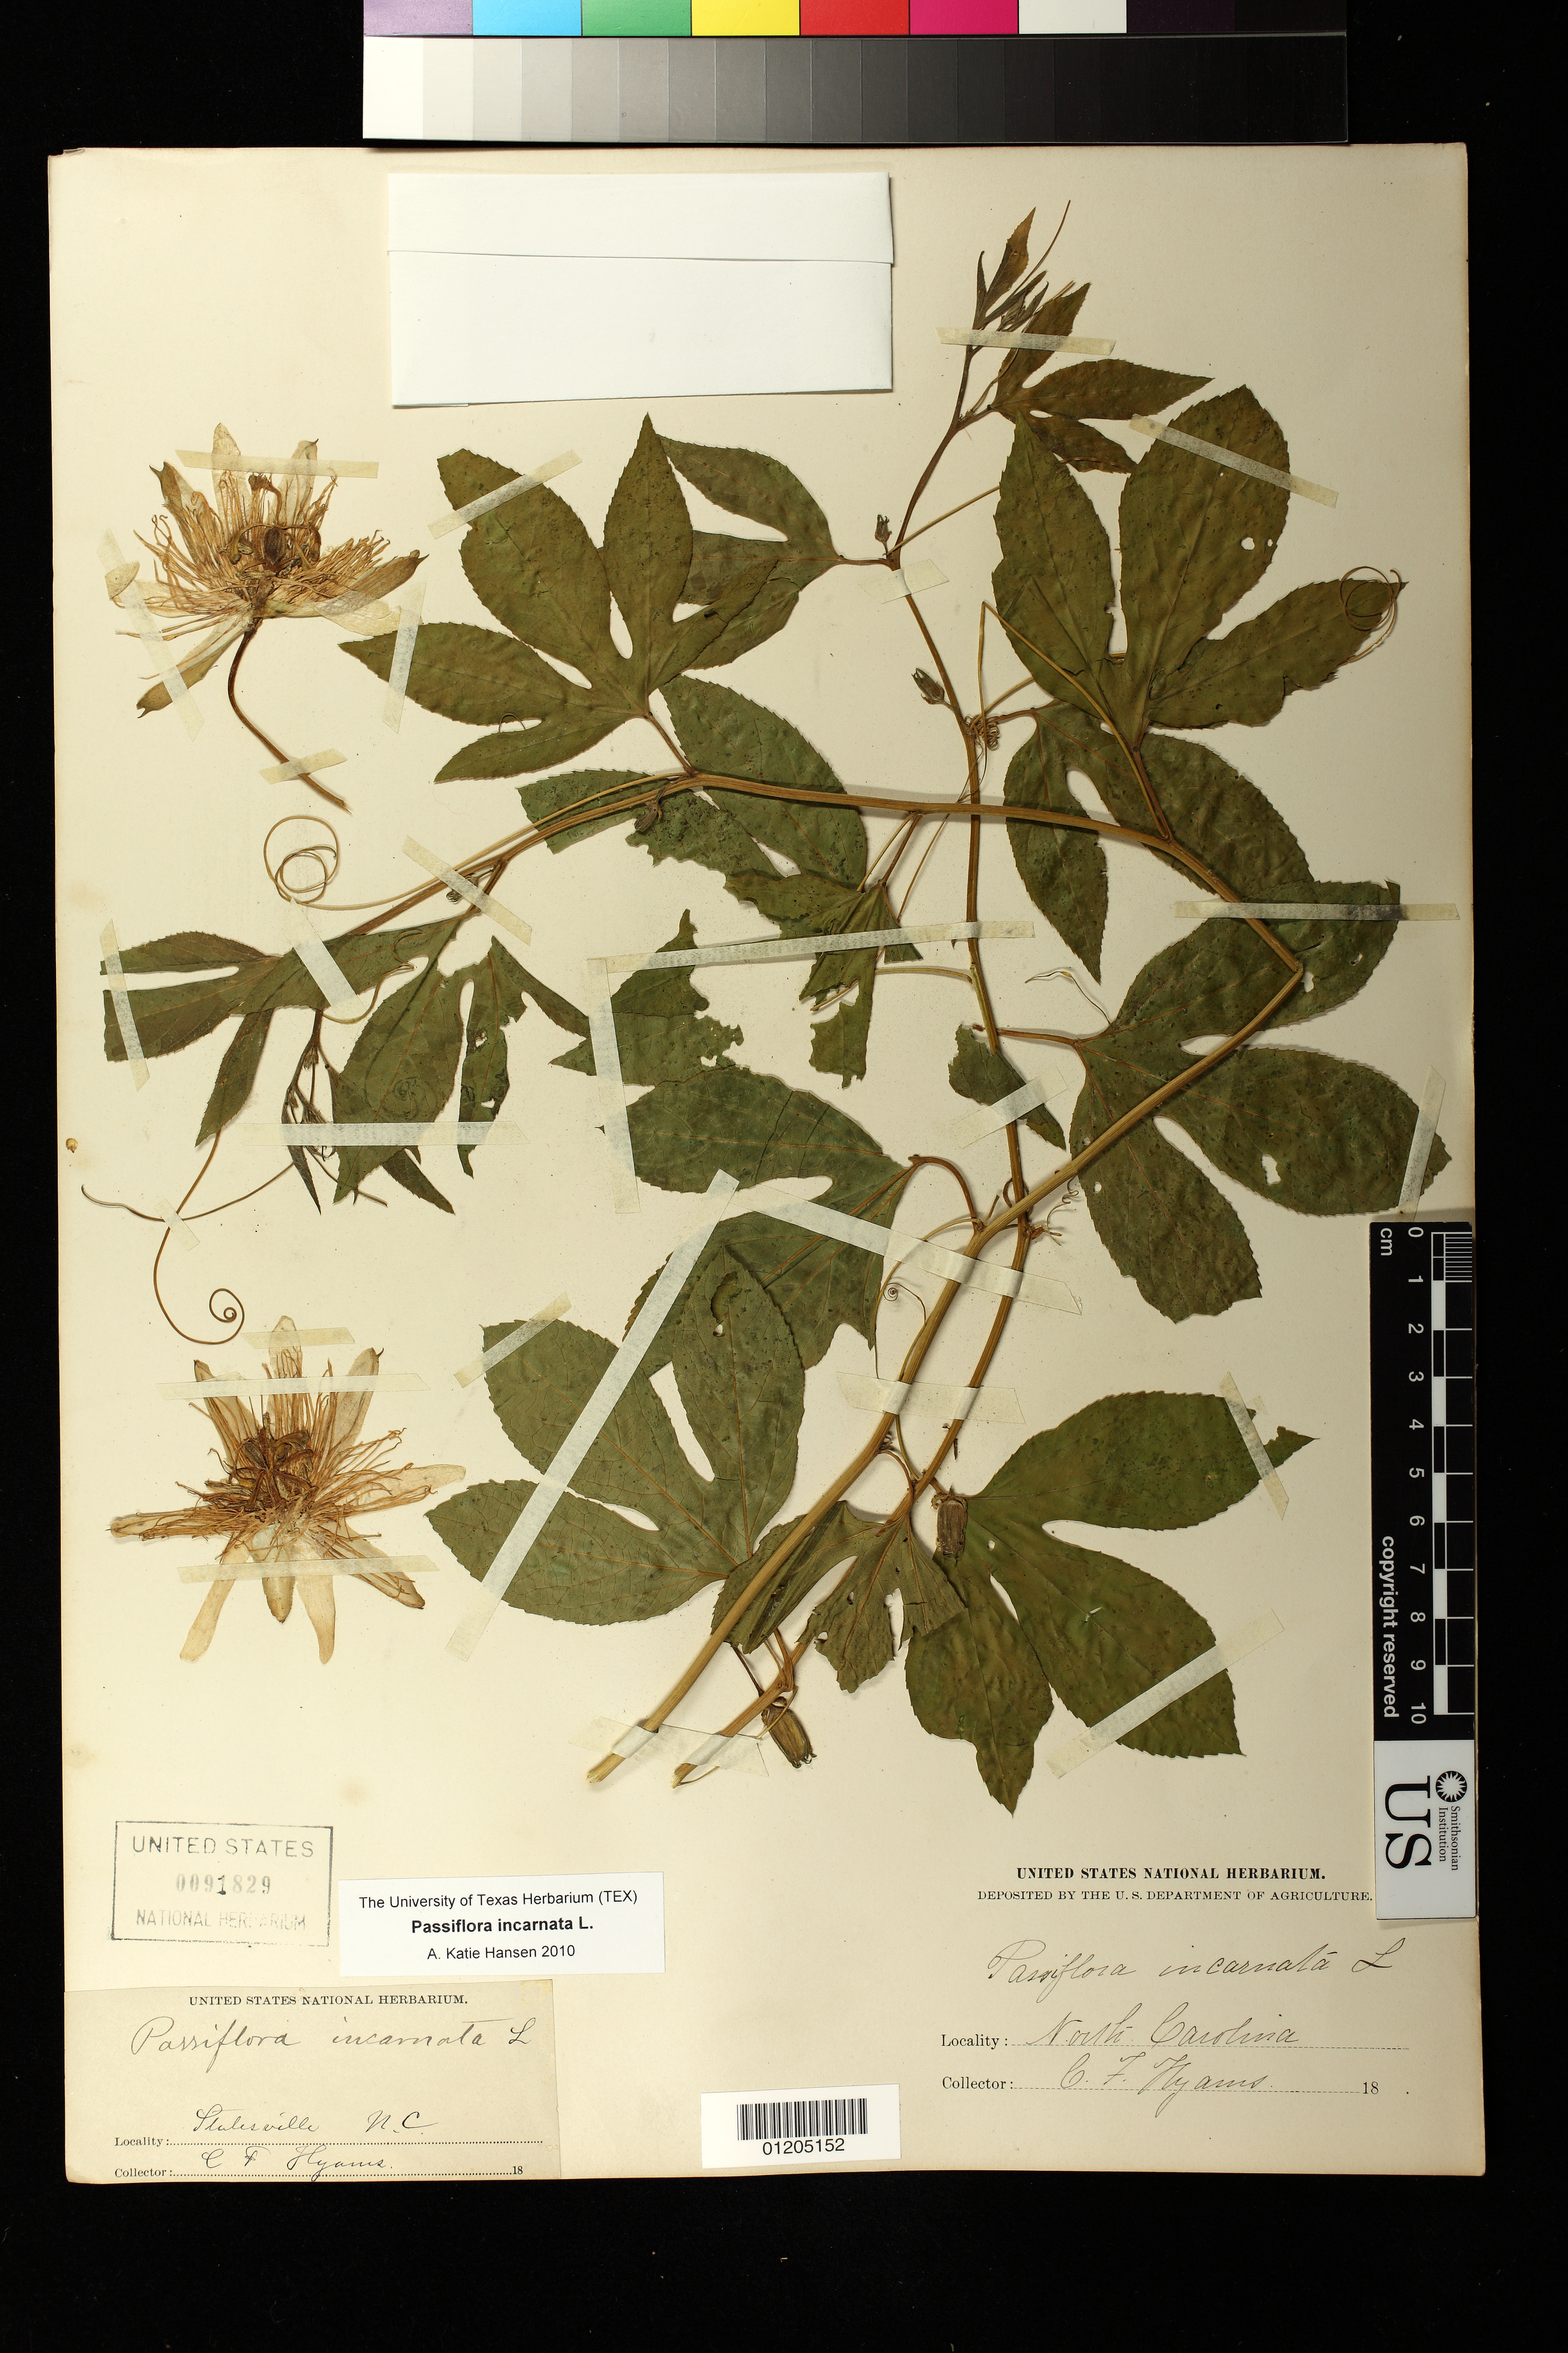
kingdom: Plantae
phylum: Tracheophyta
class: Magnoliopsida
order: Malpighiales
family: Passifloraceae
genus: Passiflora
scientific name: Passiflora incarnata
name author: L.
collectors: C. Hyams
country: United States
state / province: North Carolina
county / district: Iredell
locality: Statesville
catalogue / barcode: US 91829